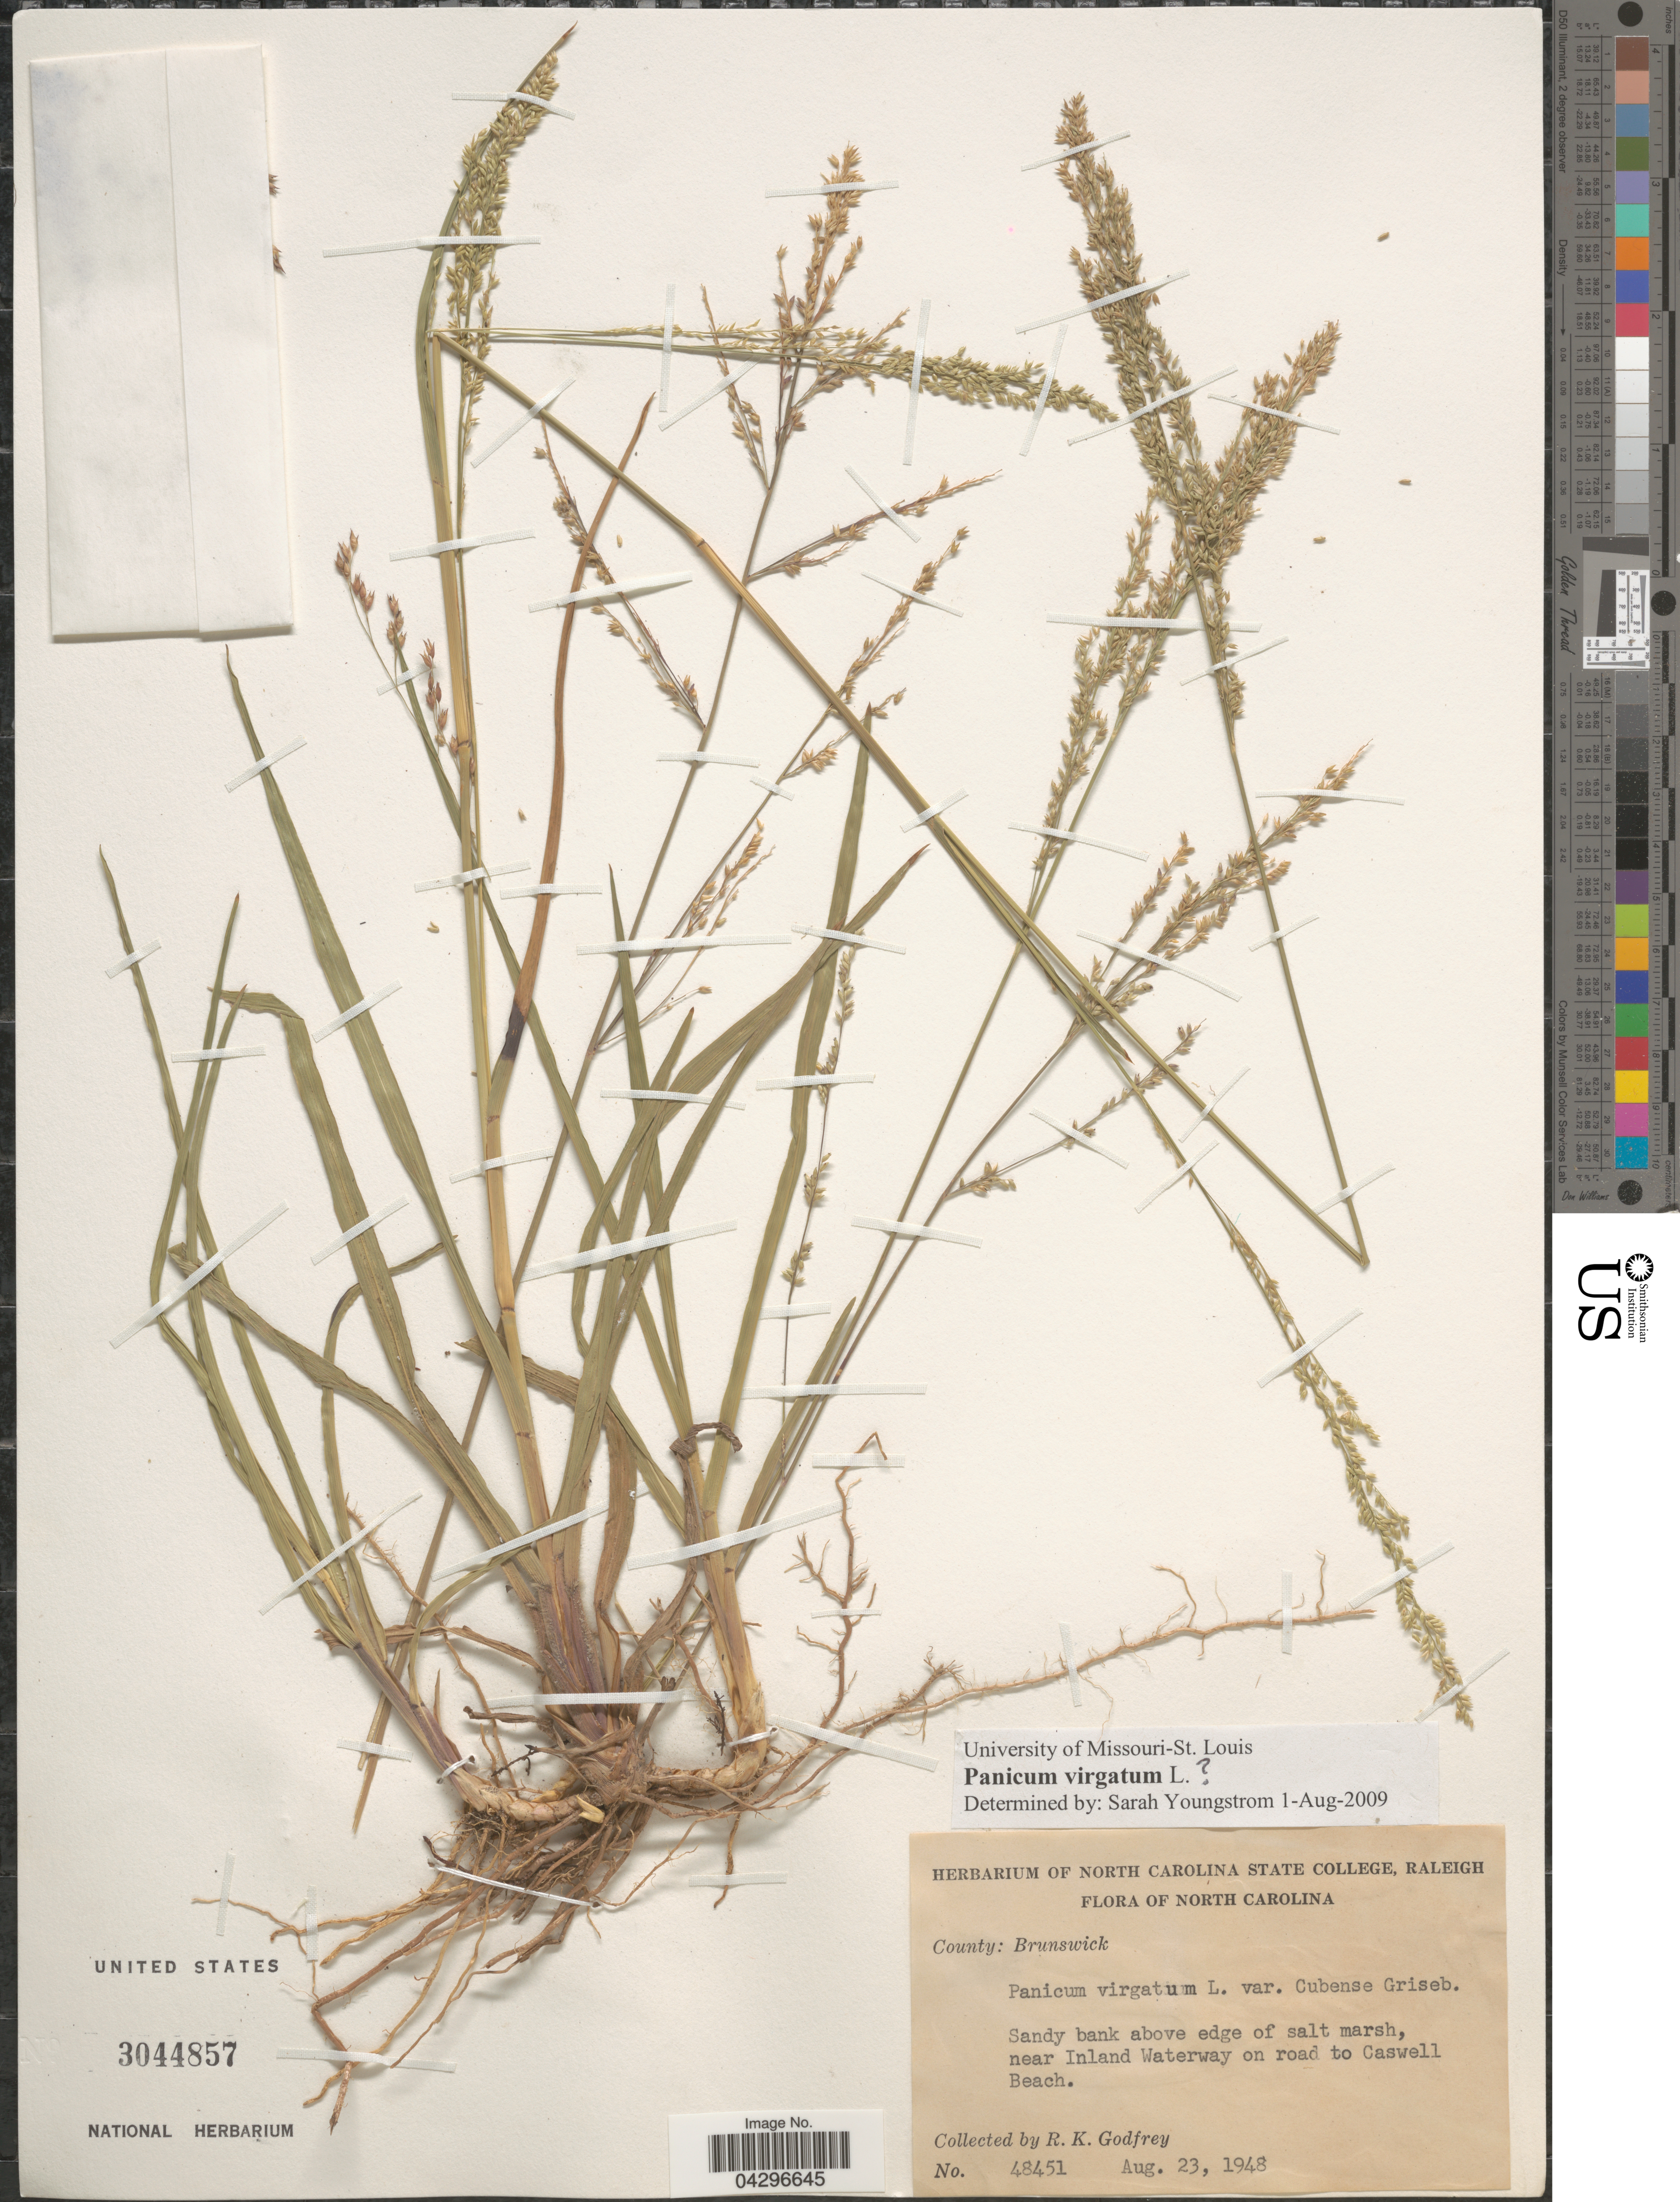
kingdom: Plantae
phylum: Tracheophyta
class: Liliopsida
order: Poales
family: Poaceae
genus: Panicum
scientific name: Panicum virgatum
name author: L.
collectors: R. K. Godfrey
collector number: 48451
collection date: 1948-08-23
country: United States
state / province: North Carolina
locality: County: Brunswick. Sandy bank above edge of salt marsh, near Inland Waterway on road to Caswell Beach.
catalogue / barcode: US 3044857